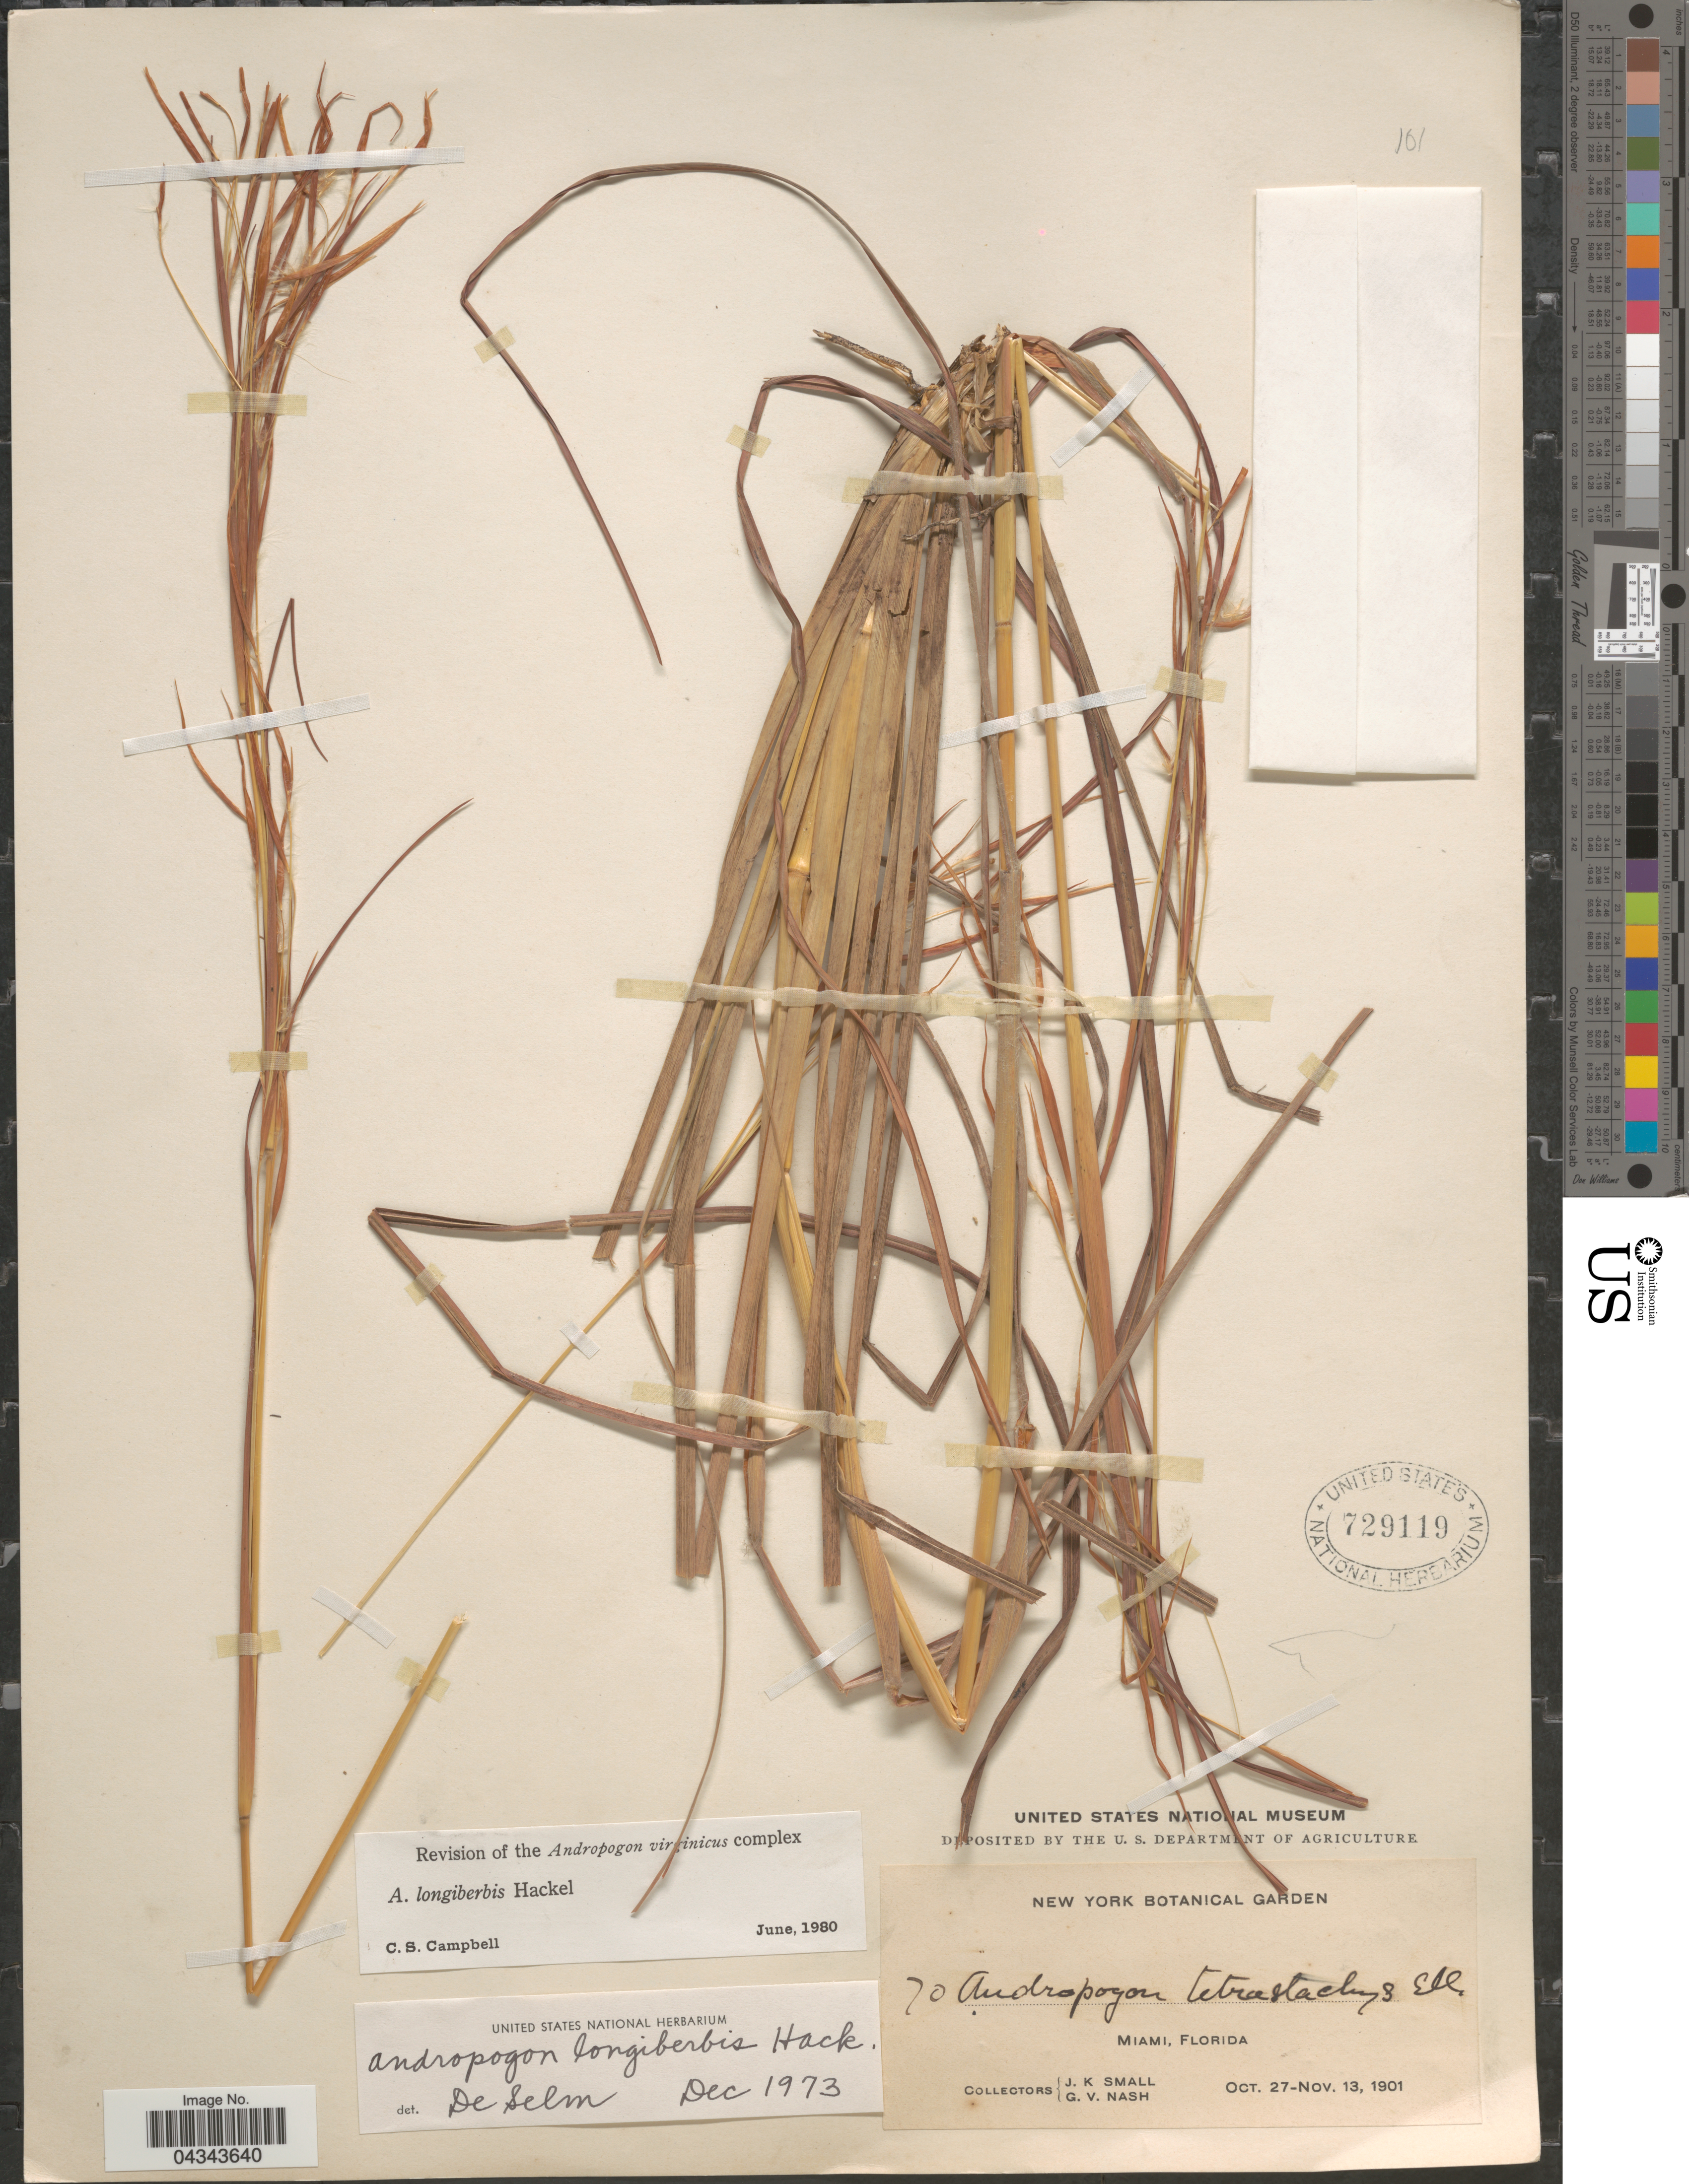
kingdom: Plantae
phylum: Tracheophyta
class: Liliopsida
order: Poales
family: Poaceae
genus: Andropogon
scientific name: Andropogon longiberbis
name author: Hack.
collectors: J. K. Small & G. V. Nash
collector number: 70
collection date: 1901-10-27/1901-11-13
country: United States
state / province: Florida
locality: Miami.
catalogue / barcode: US 729119